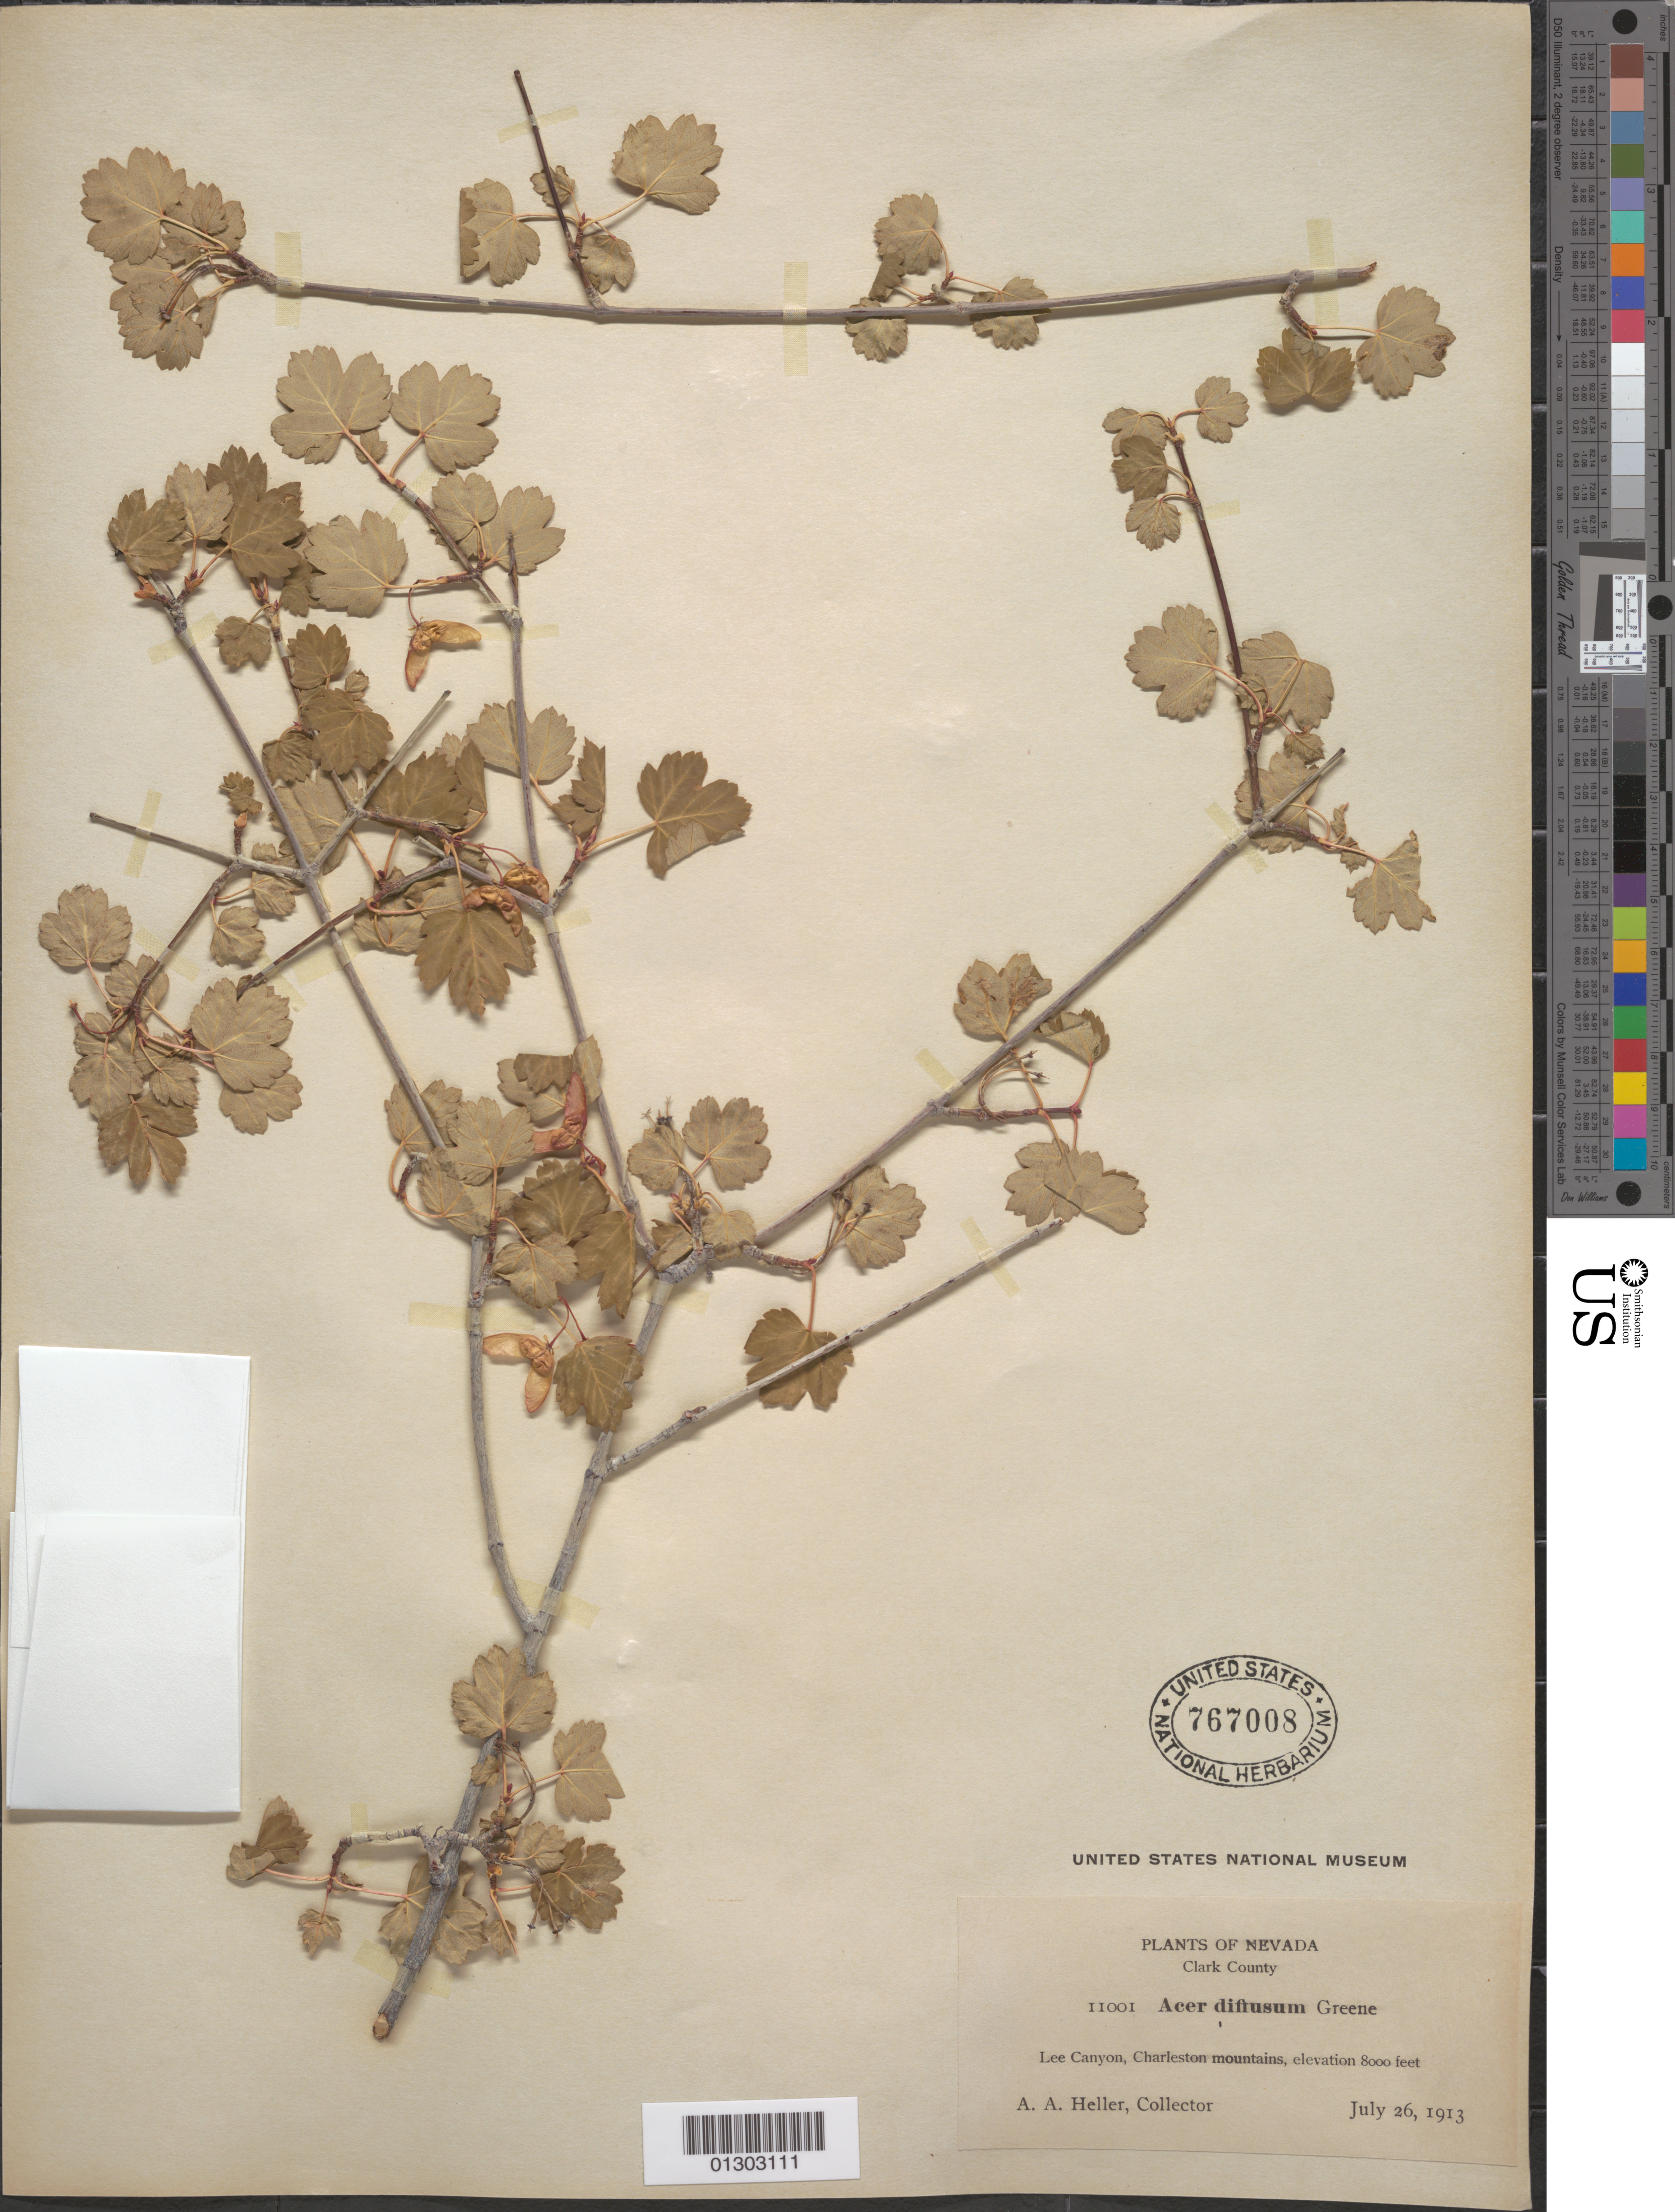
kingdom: Plantae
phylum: Tracheophyta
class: Magnoliopsida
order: Sapindales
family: Sapindaceae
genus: Acer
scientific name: Acer glabrum subsp. diffusum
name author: (Greene) A.E. Murray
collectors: A. A. Heller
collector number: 11001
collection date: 1913-07-26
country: United States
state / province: Nevada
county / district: Clark County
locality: Clark County, Leey Canyon, Charleston Mountains.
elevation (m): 2438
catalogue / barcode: US 767008